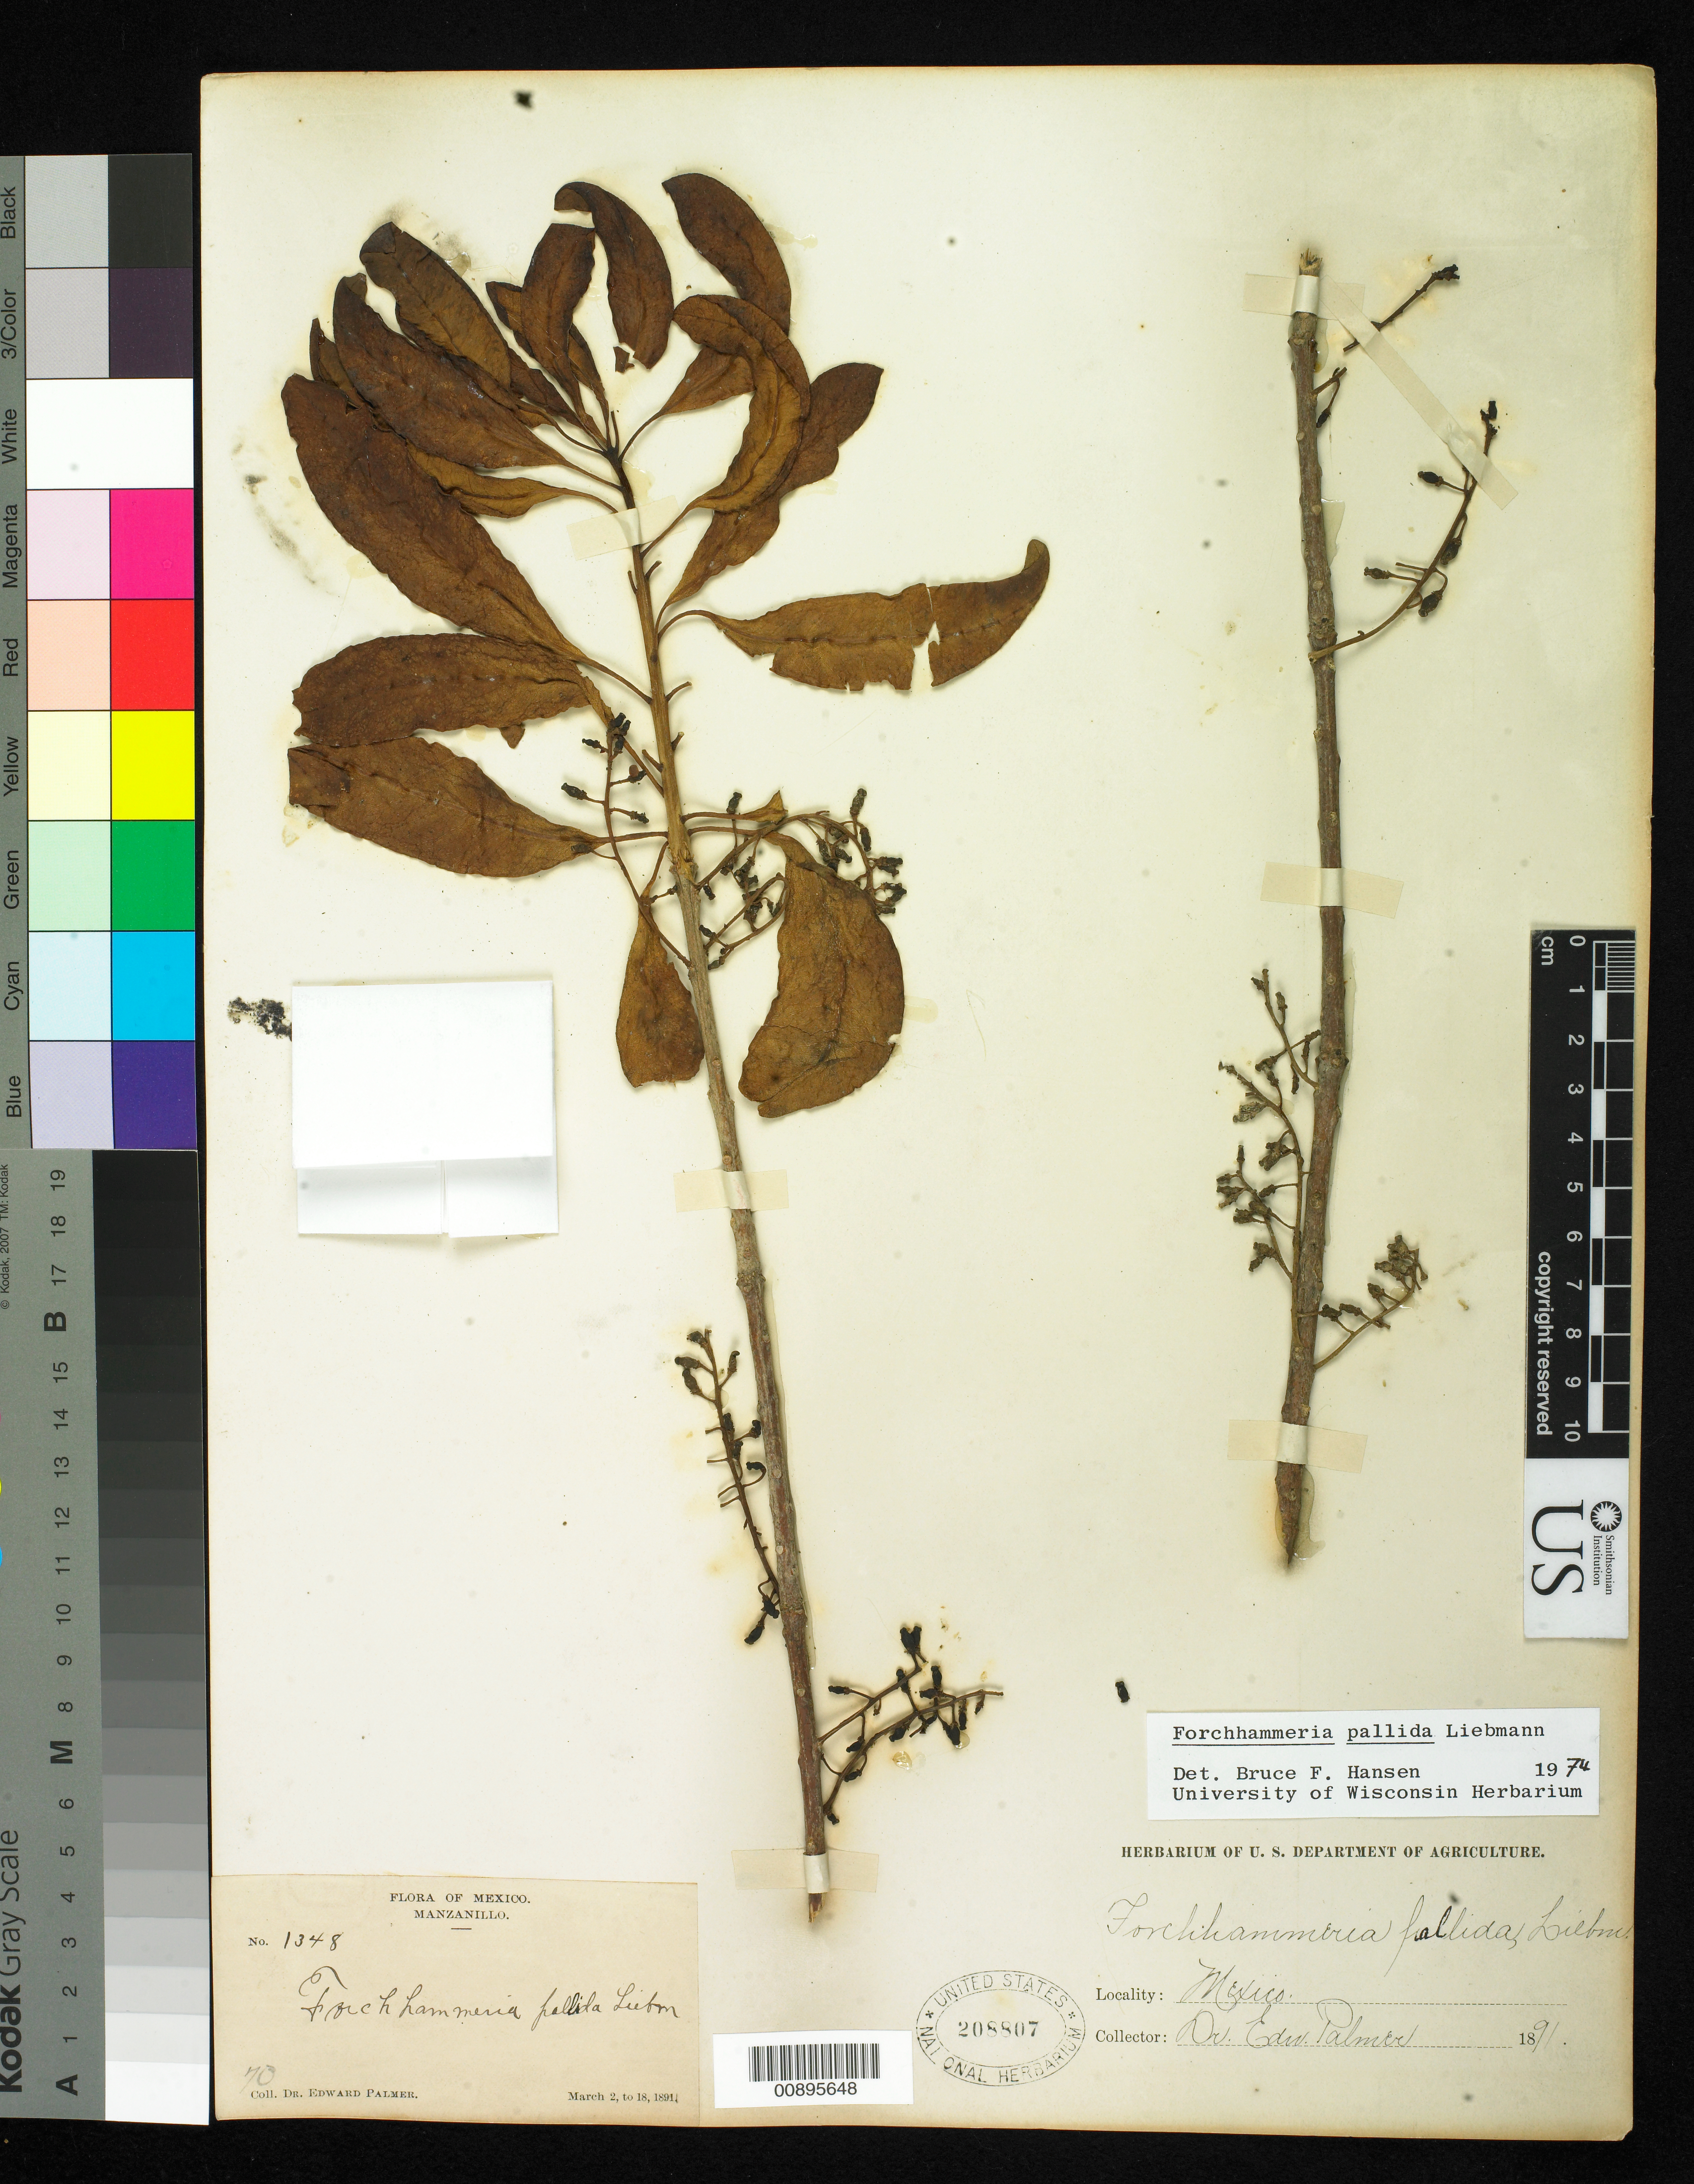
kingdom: Plantae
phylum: Tracheophyta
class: Magnoliopsida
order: Brassicales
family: Stixaceae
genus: Forchhammeria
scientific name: Forchhammeria pallida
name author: Liebm.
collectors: E. Palmer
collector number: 1348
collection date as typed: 02 Mar 1891 to 18 Mar 1891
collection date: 1891-03-02/1891-03-18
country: Mexico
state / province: Colima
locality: Manzanillo, Colima.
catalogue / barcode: US 208807